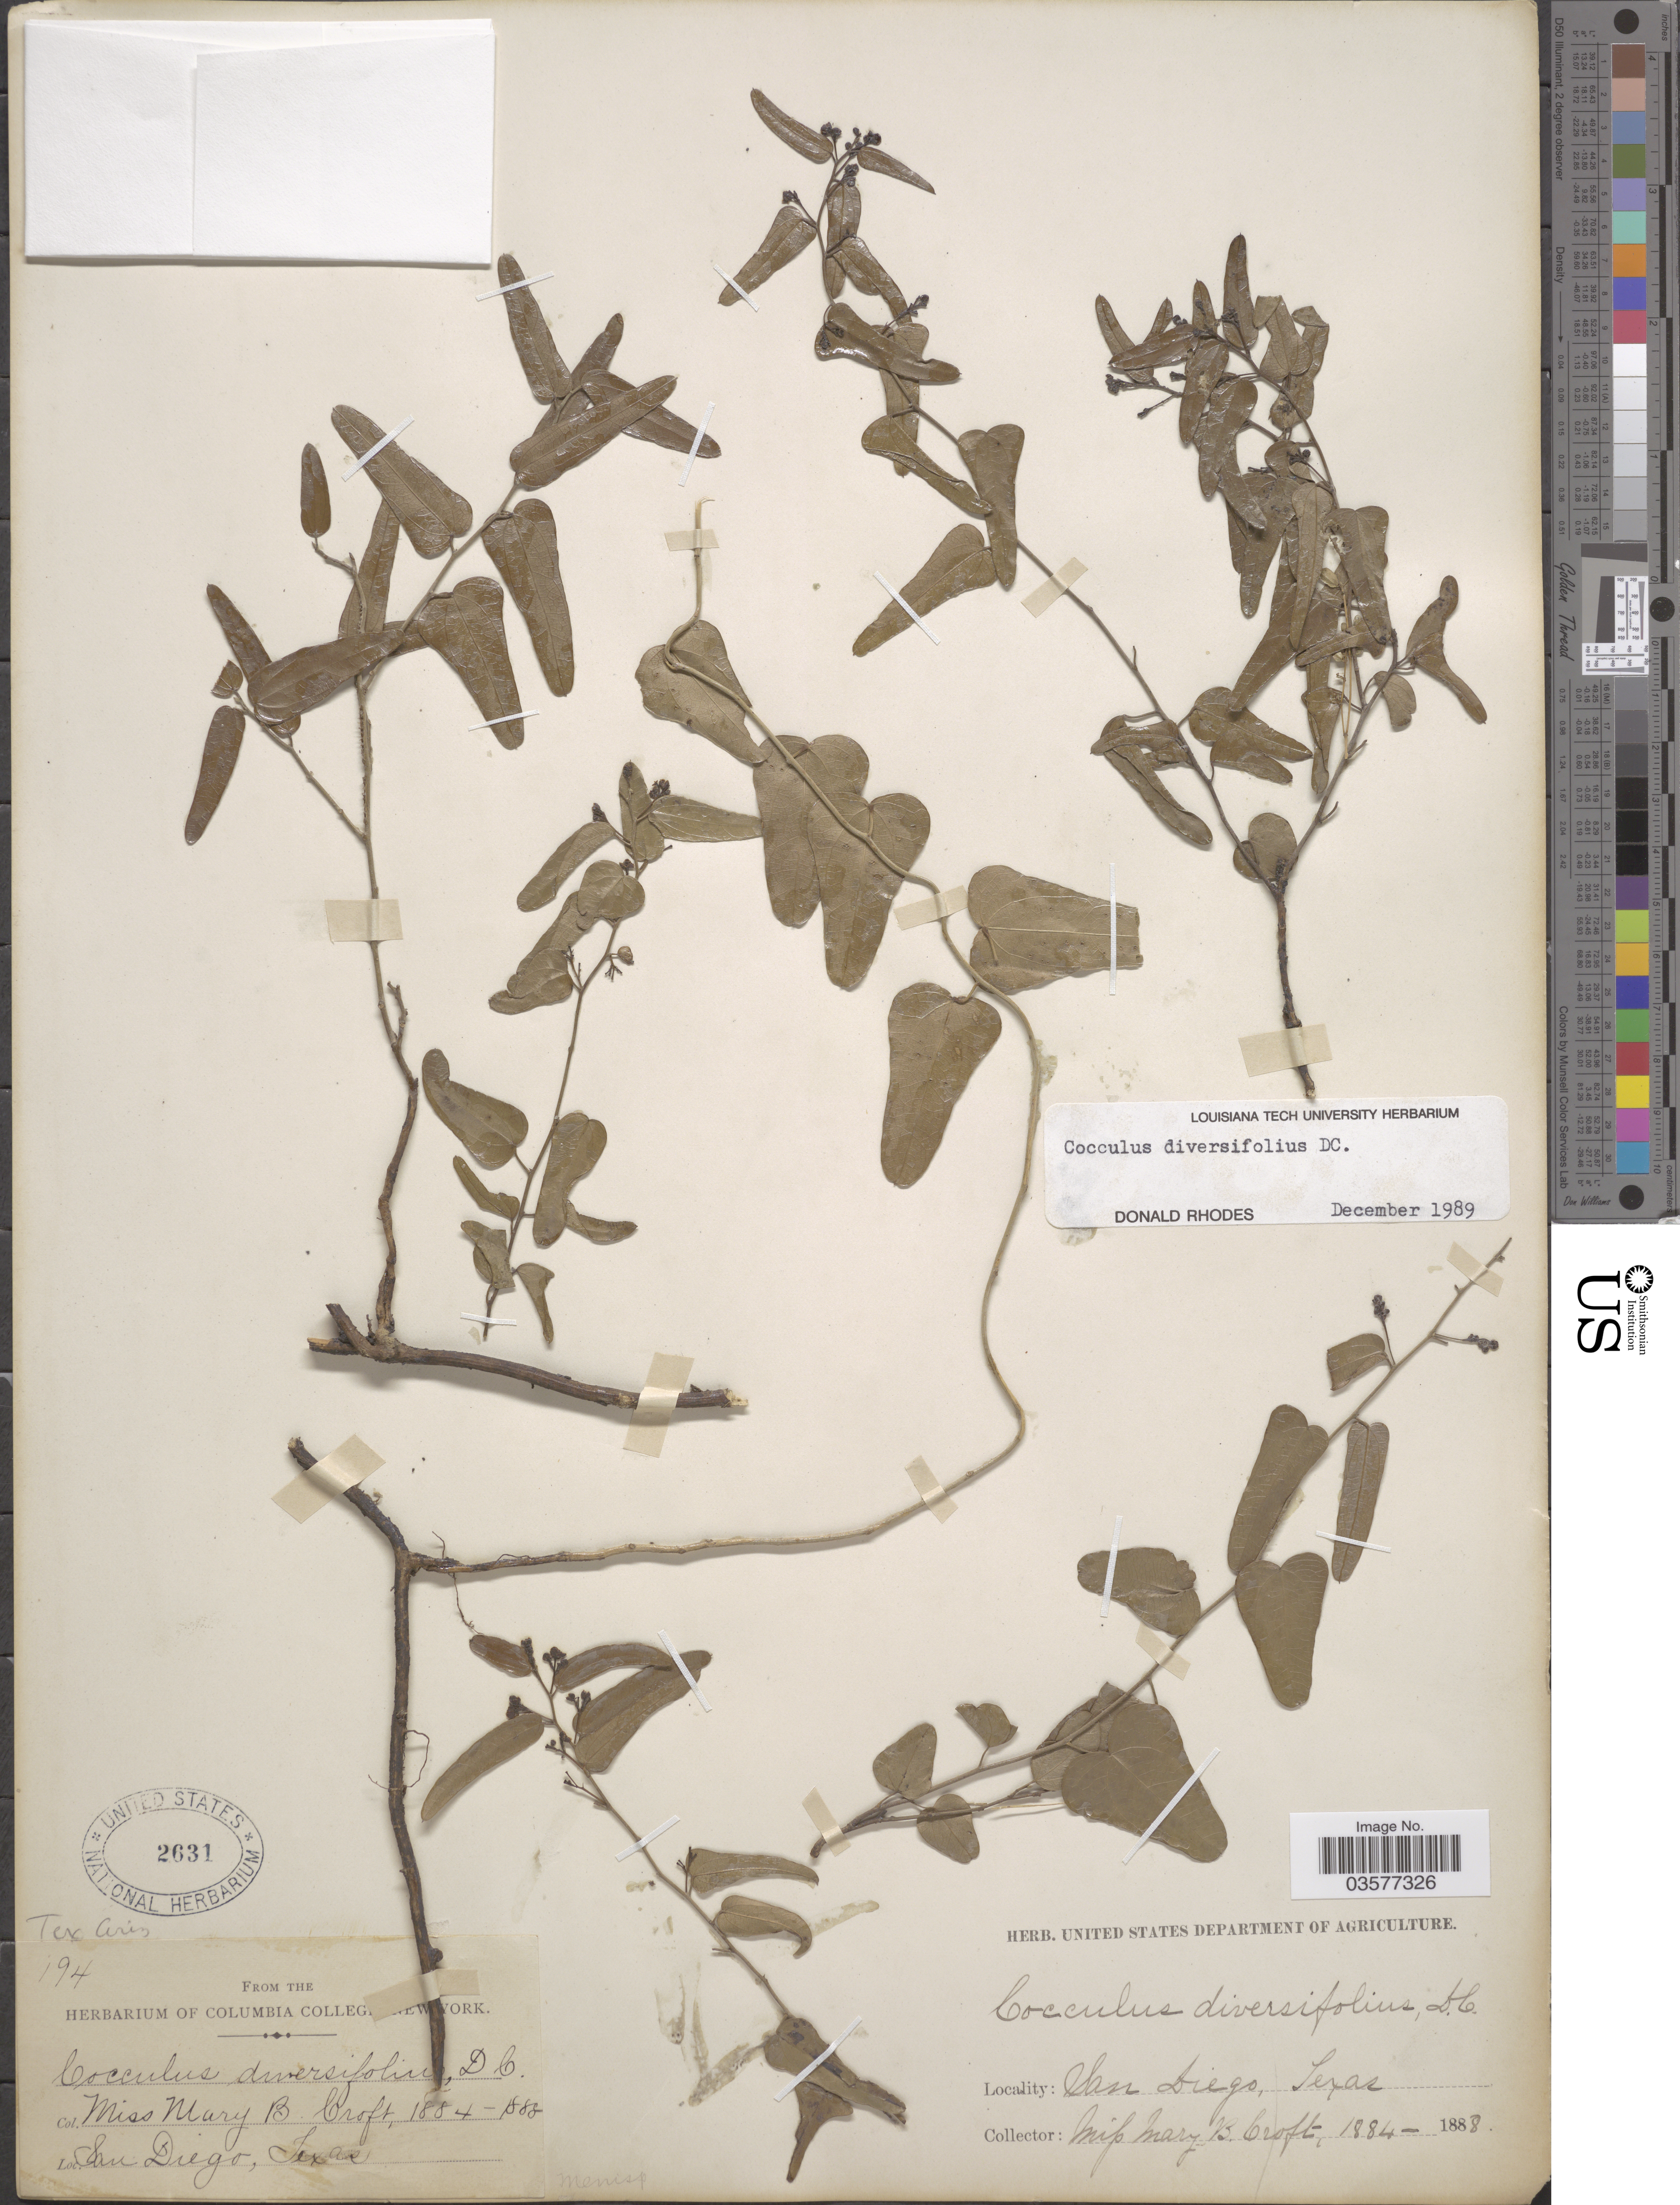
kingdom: Plantae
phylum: Tracheophyta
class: Magnoliopsida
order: Ranunculales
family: Menispermaceae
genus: Cocculus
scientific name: Cocculus diversifolius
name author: DC.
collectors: M. Croft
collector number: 194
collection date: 1884/1888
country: United States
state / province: Texas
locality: San Diego.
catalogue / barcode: US 2631